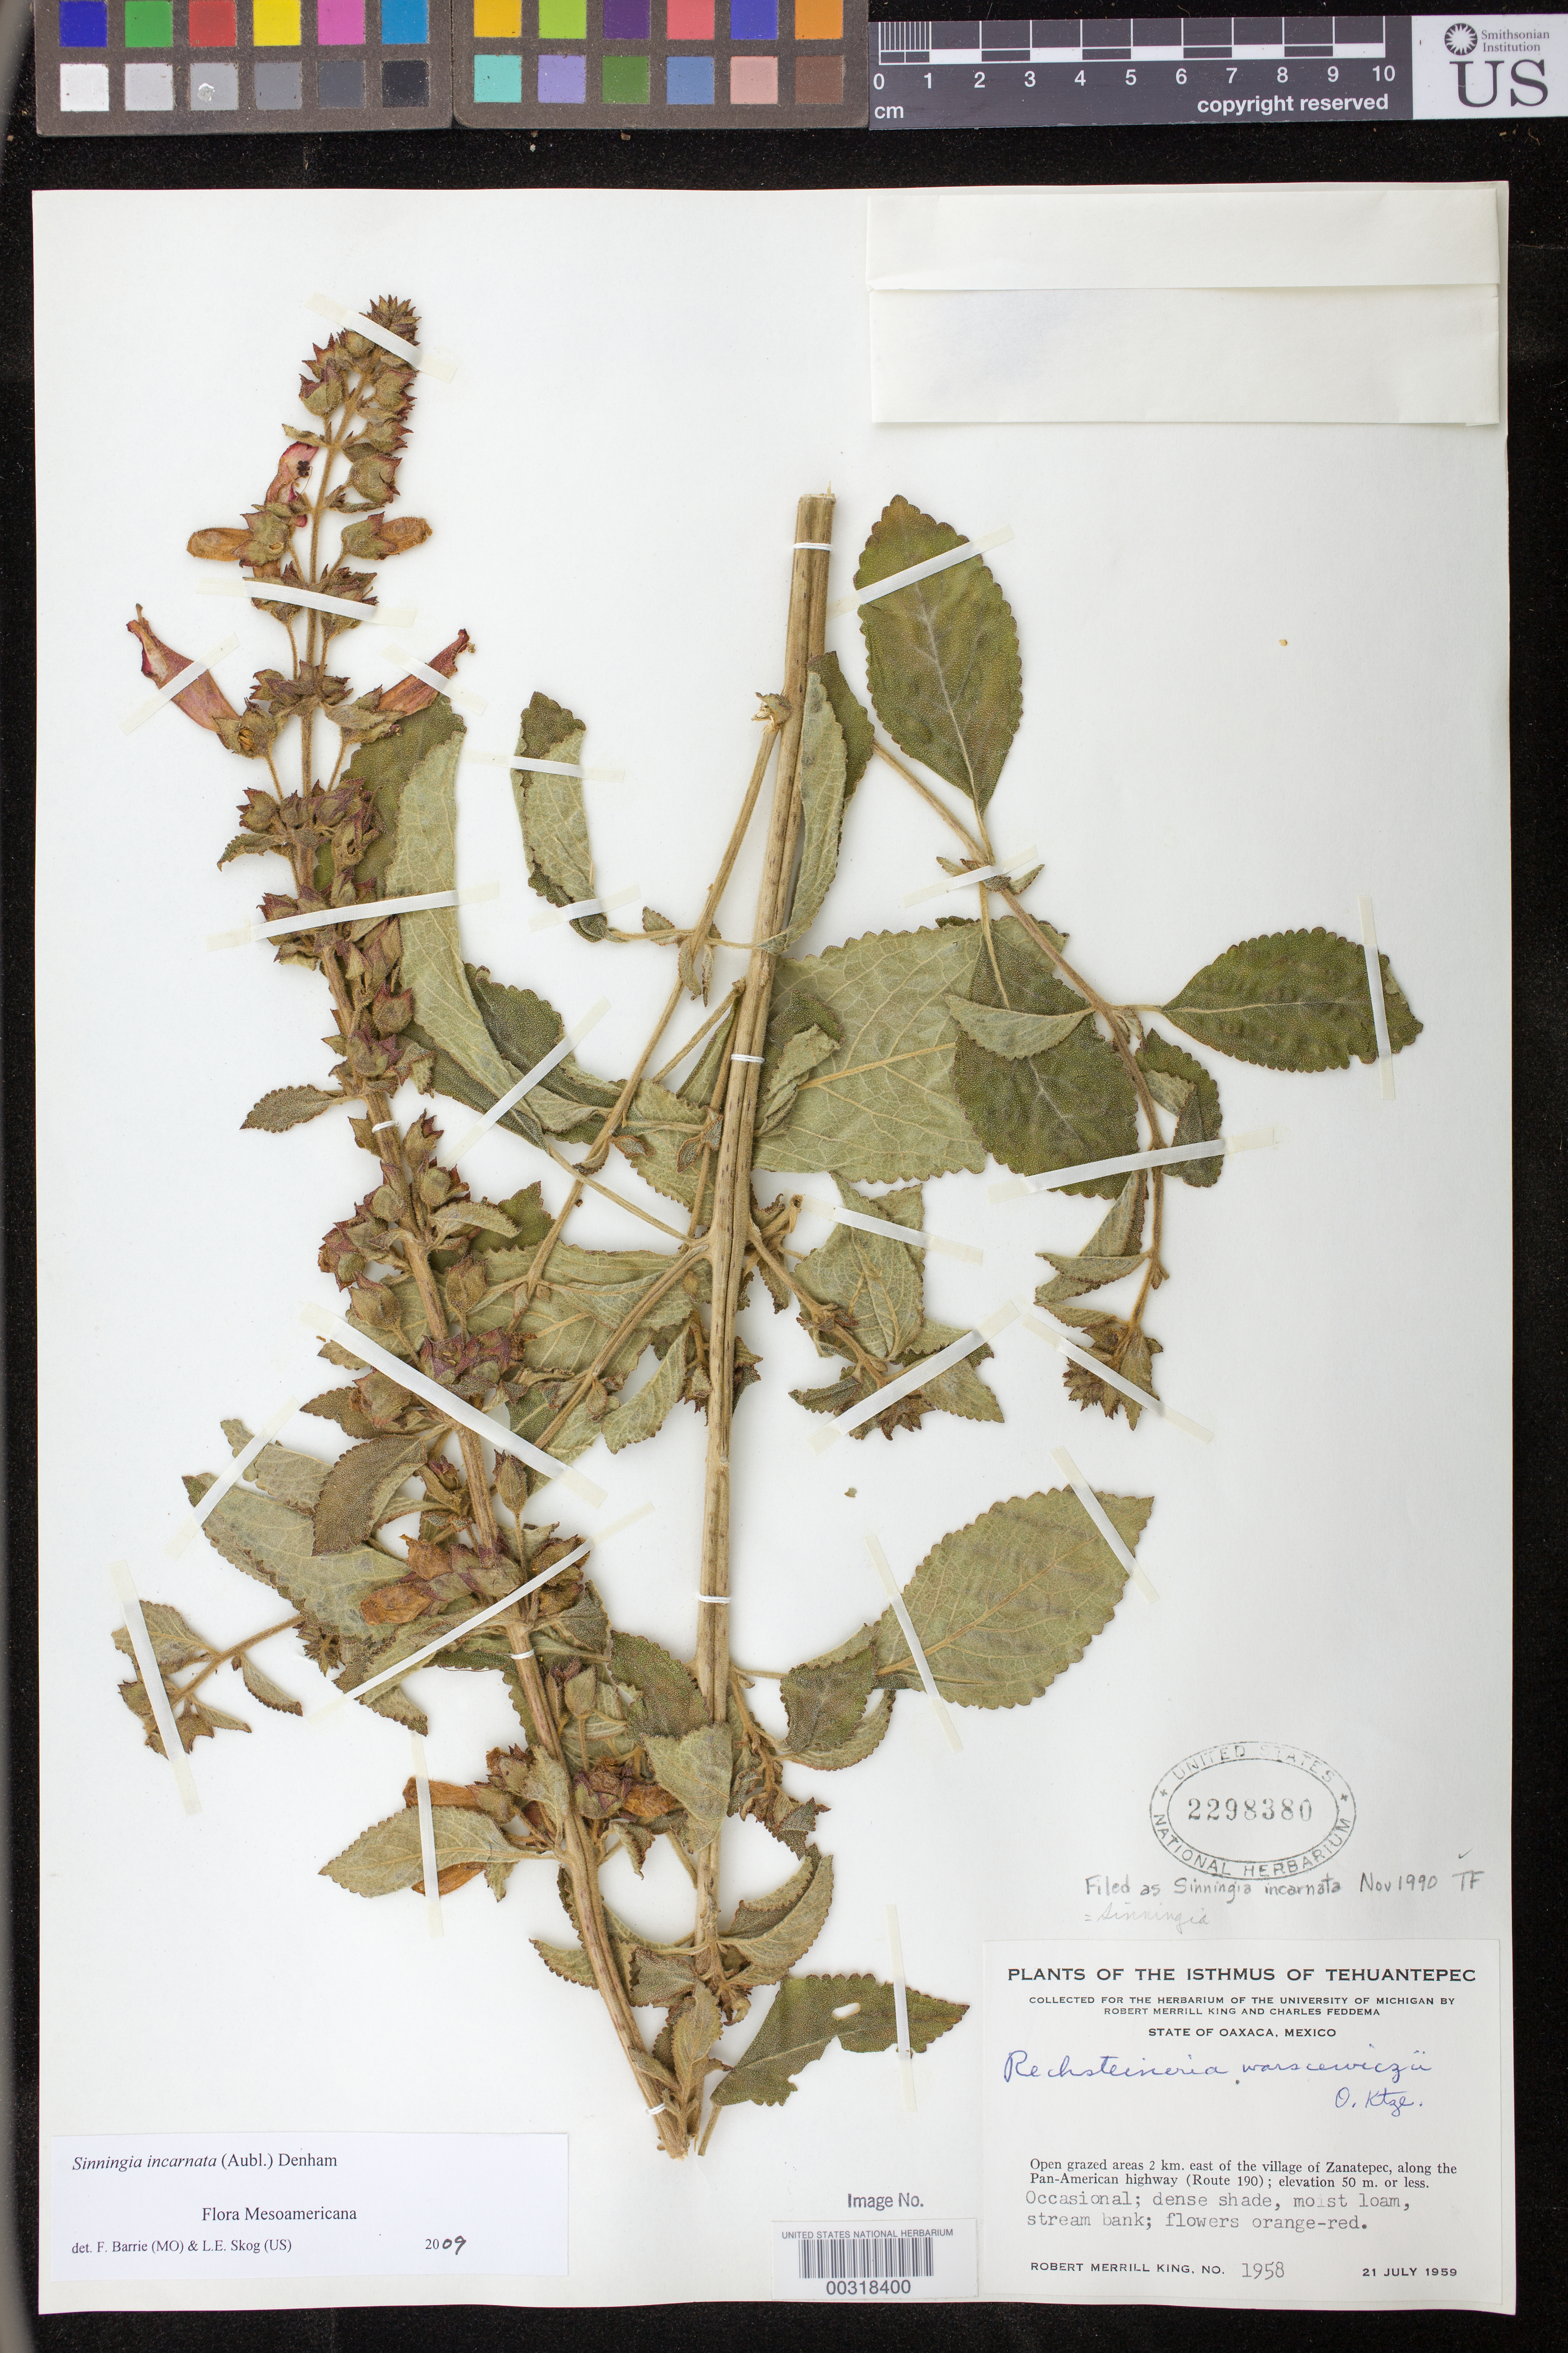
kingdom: Plantae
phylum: Tracheophyta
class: Magnoliopsida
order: Lamiales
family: Gesneriaceae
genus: Sinningia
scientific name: Sinningia incarnata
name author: (Aubl.) D.L. Denham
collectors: R. M. King & C. Feddema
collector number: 1958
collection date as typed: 21 Jul 1959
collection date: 1959-07-21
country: Mexico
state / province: Oaxaca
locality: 2 km E of the village of Zanatepec, along the Pan-American highway (route 190)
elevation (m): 0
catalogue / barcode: US 2298380